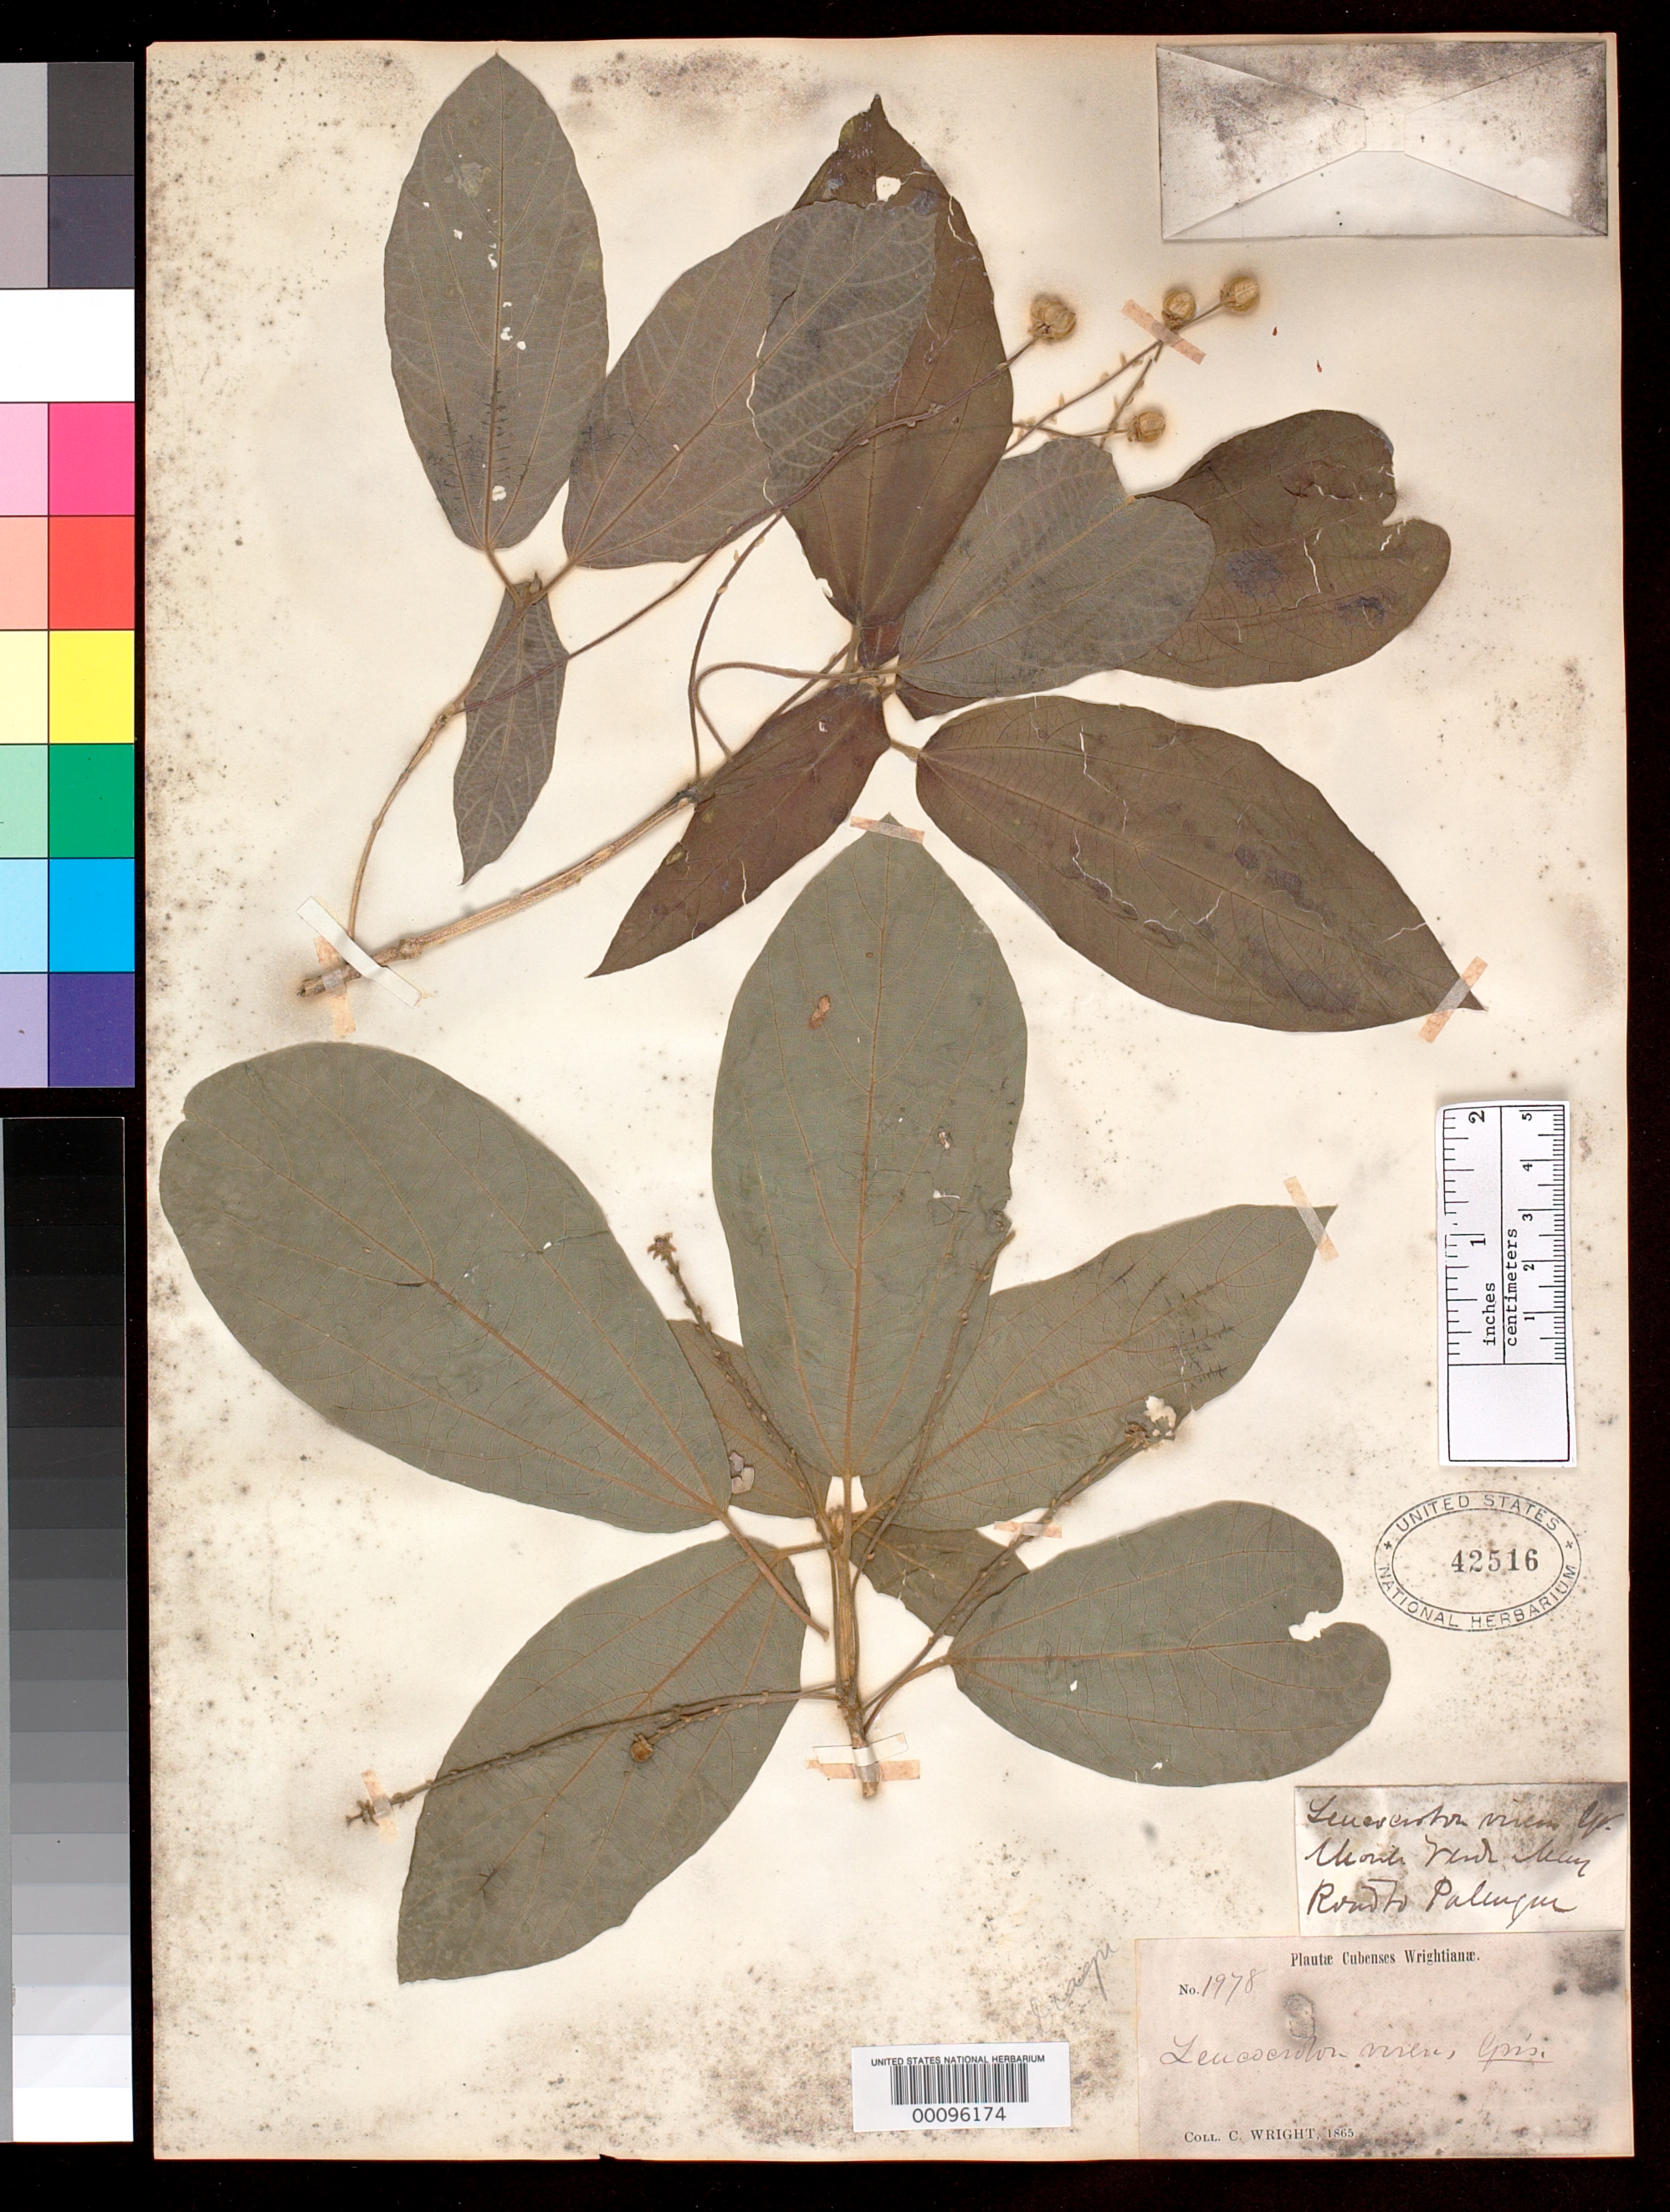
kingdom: Plantae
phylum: Tracheophyta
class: Magnoliopsida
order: Malpighiales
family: Euphorbiaceae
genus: Leucocroton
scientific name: Leucocroton virens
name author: Griseb.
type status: Type Collection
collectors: C. Wright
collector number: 1978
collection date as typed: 1865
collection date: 1865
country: Cuba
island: Greater Antilles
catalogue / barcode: US 42516